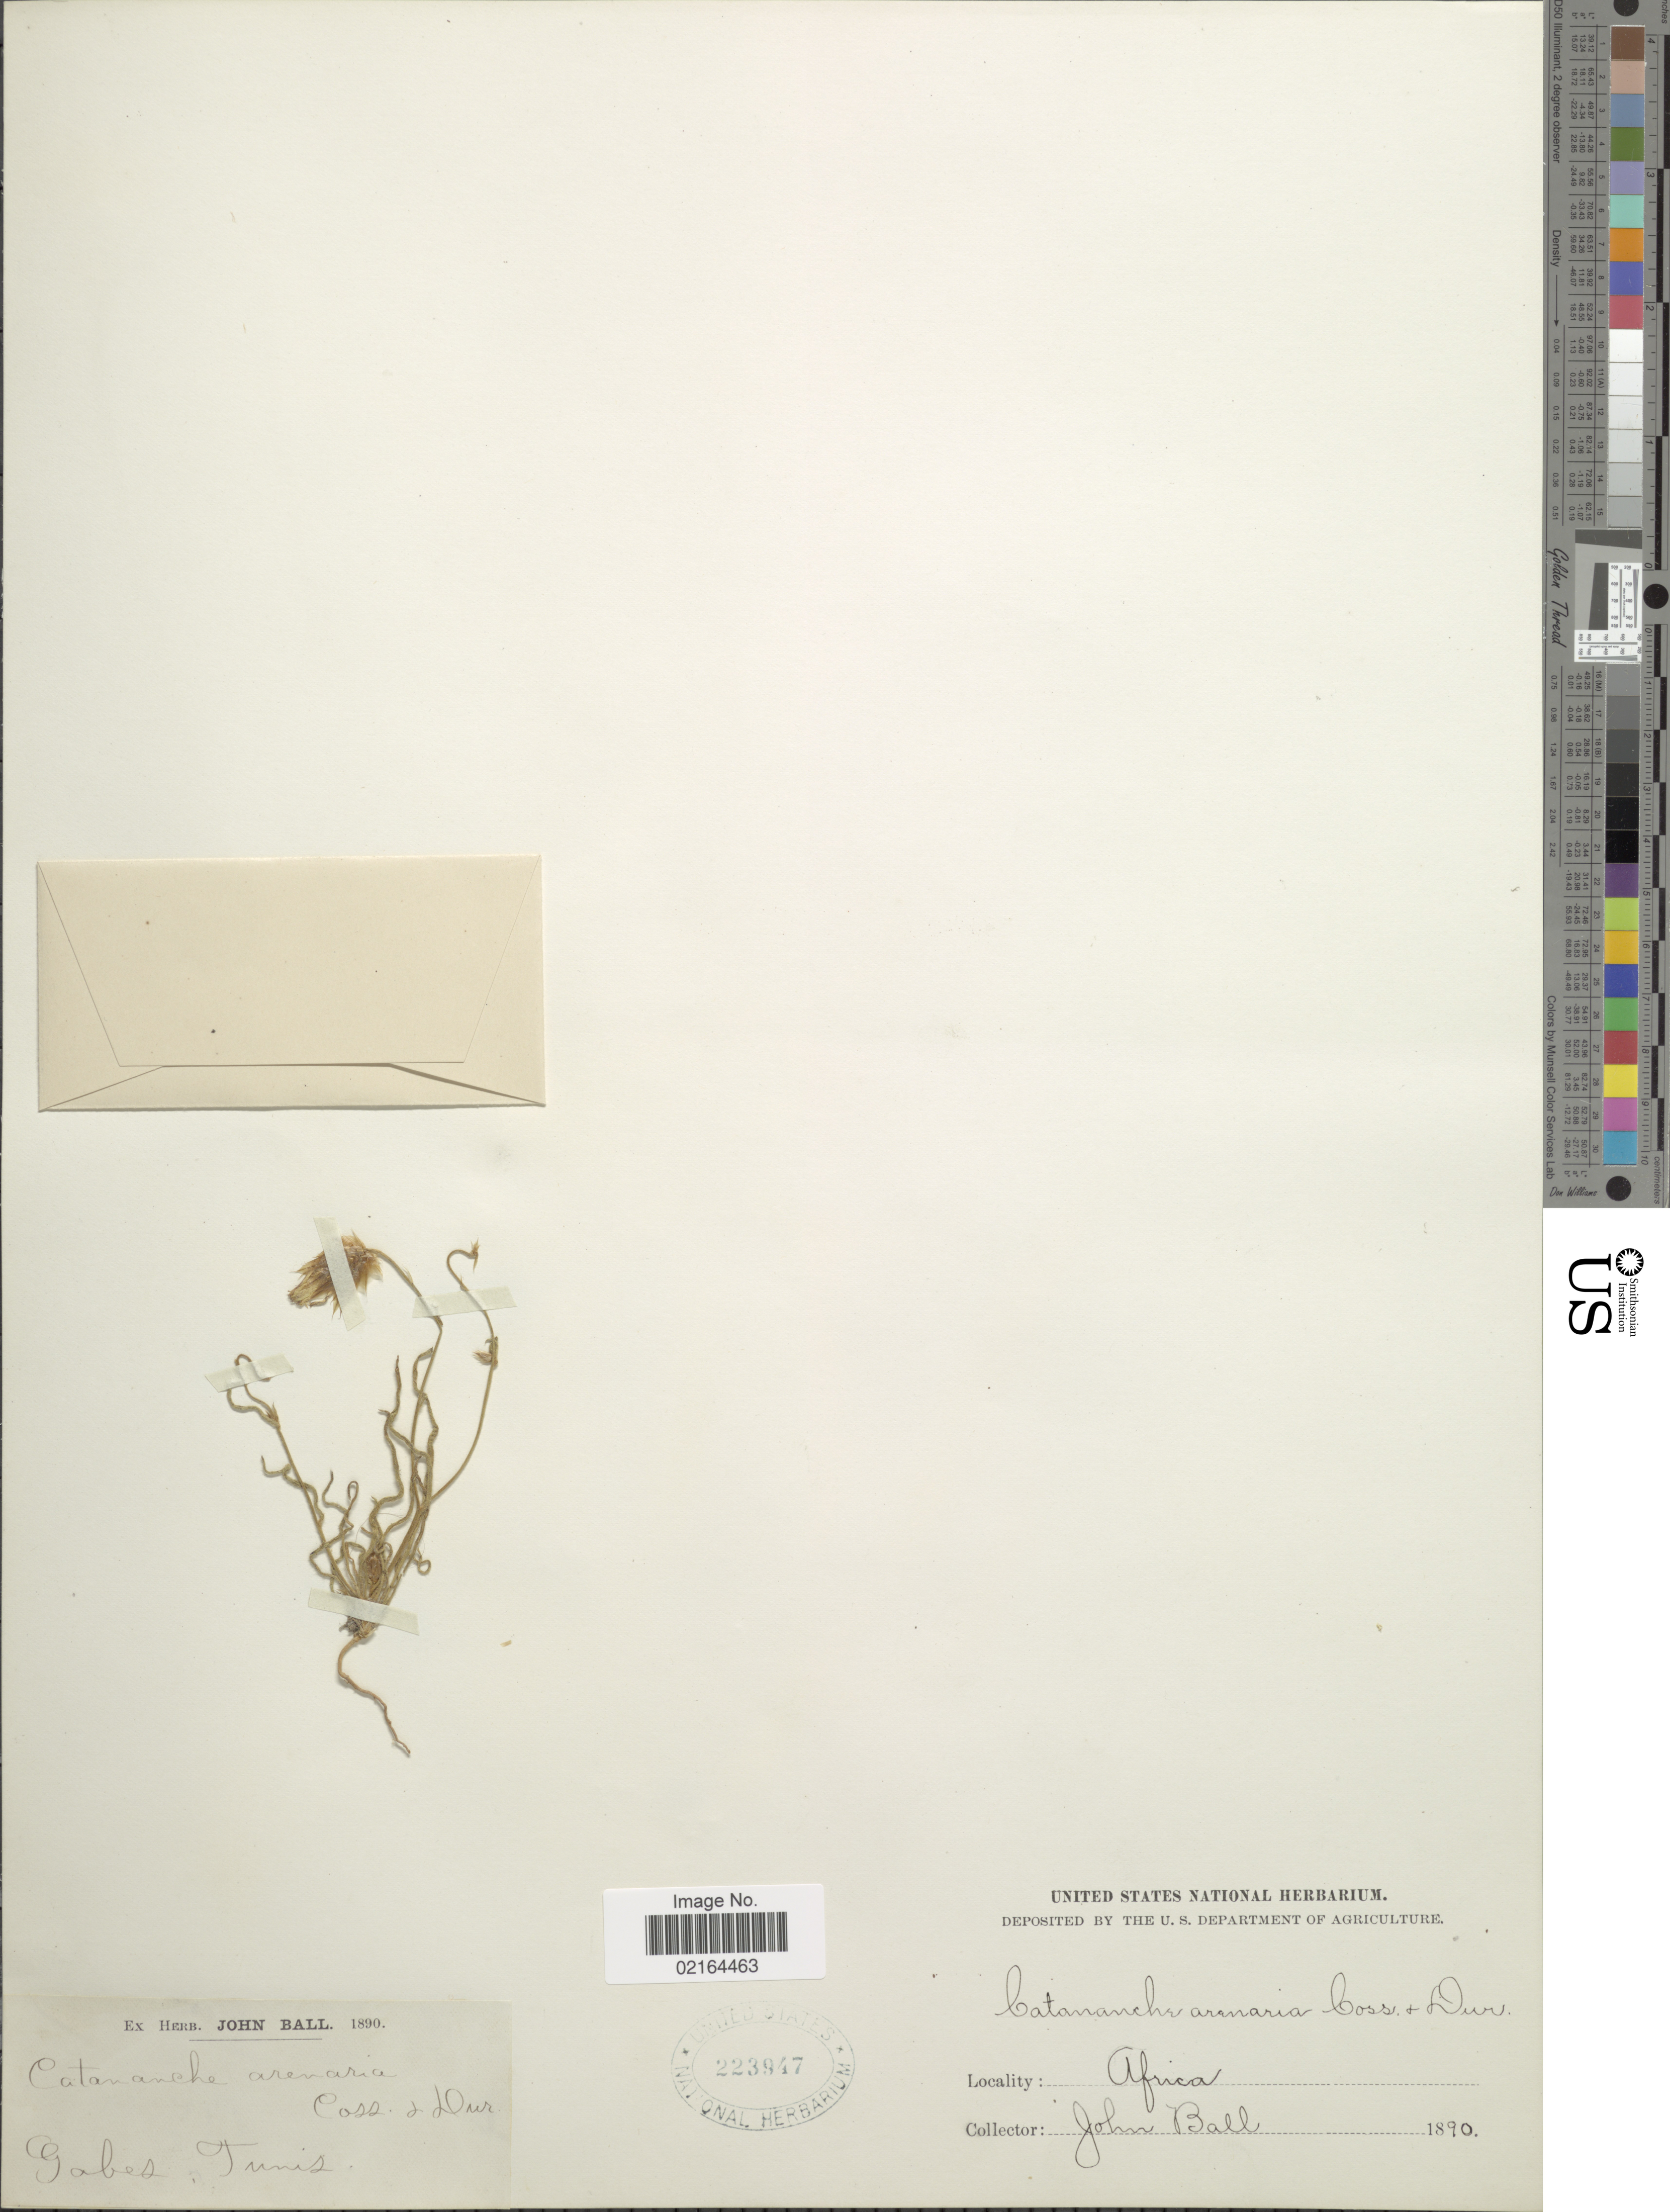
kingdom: Plantae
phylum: Tracheophyta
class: Magnoliopsida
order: Asterales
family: Asteraceae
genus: Catananche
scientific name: Catananche arenaria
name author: Coss. & Durieu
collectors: J. Ball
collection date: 1890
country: Tunisia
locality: Gabes, Tunis, Africa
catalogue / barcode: US 223947